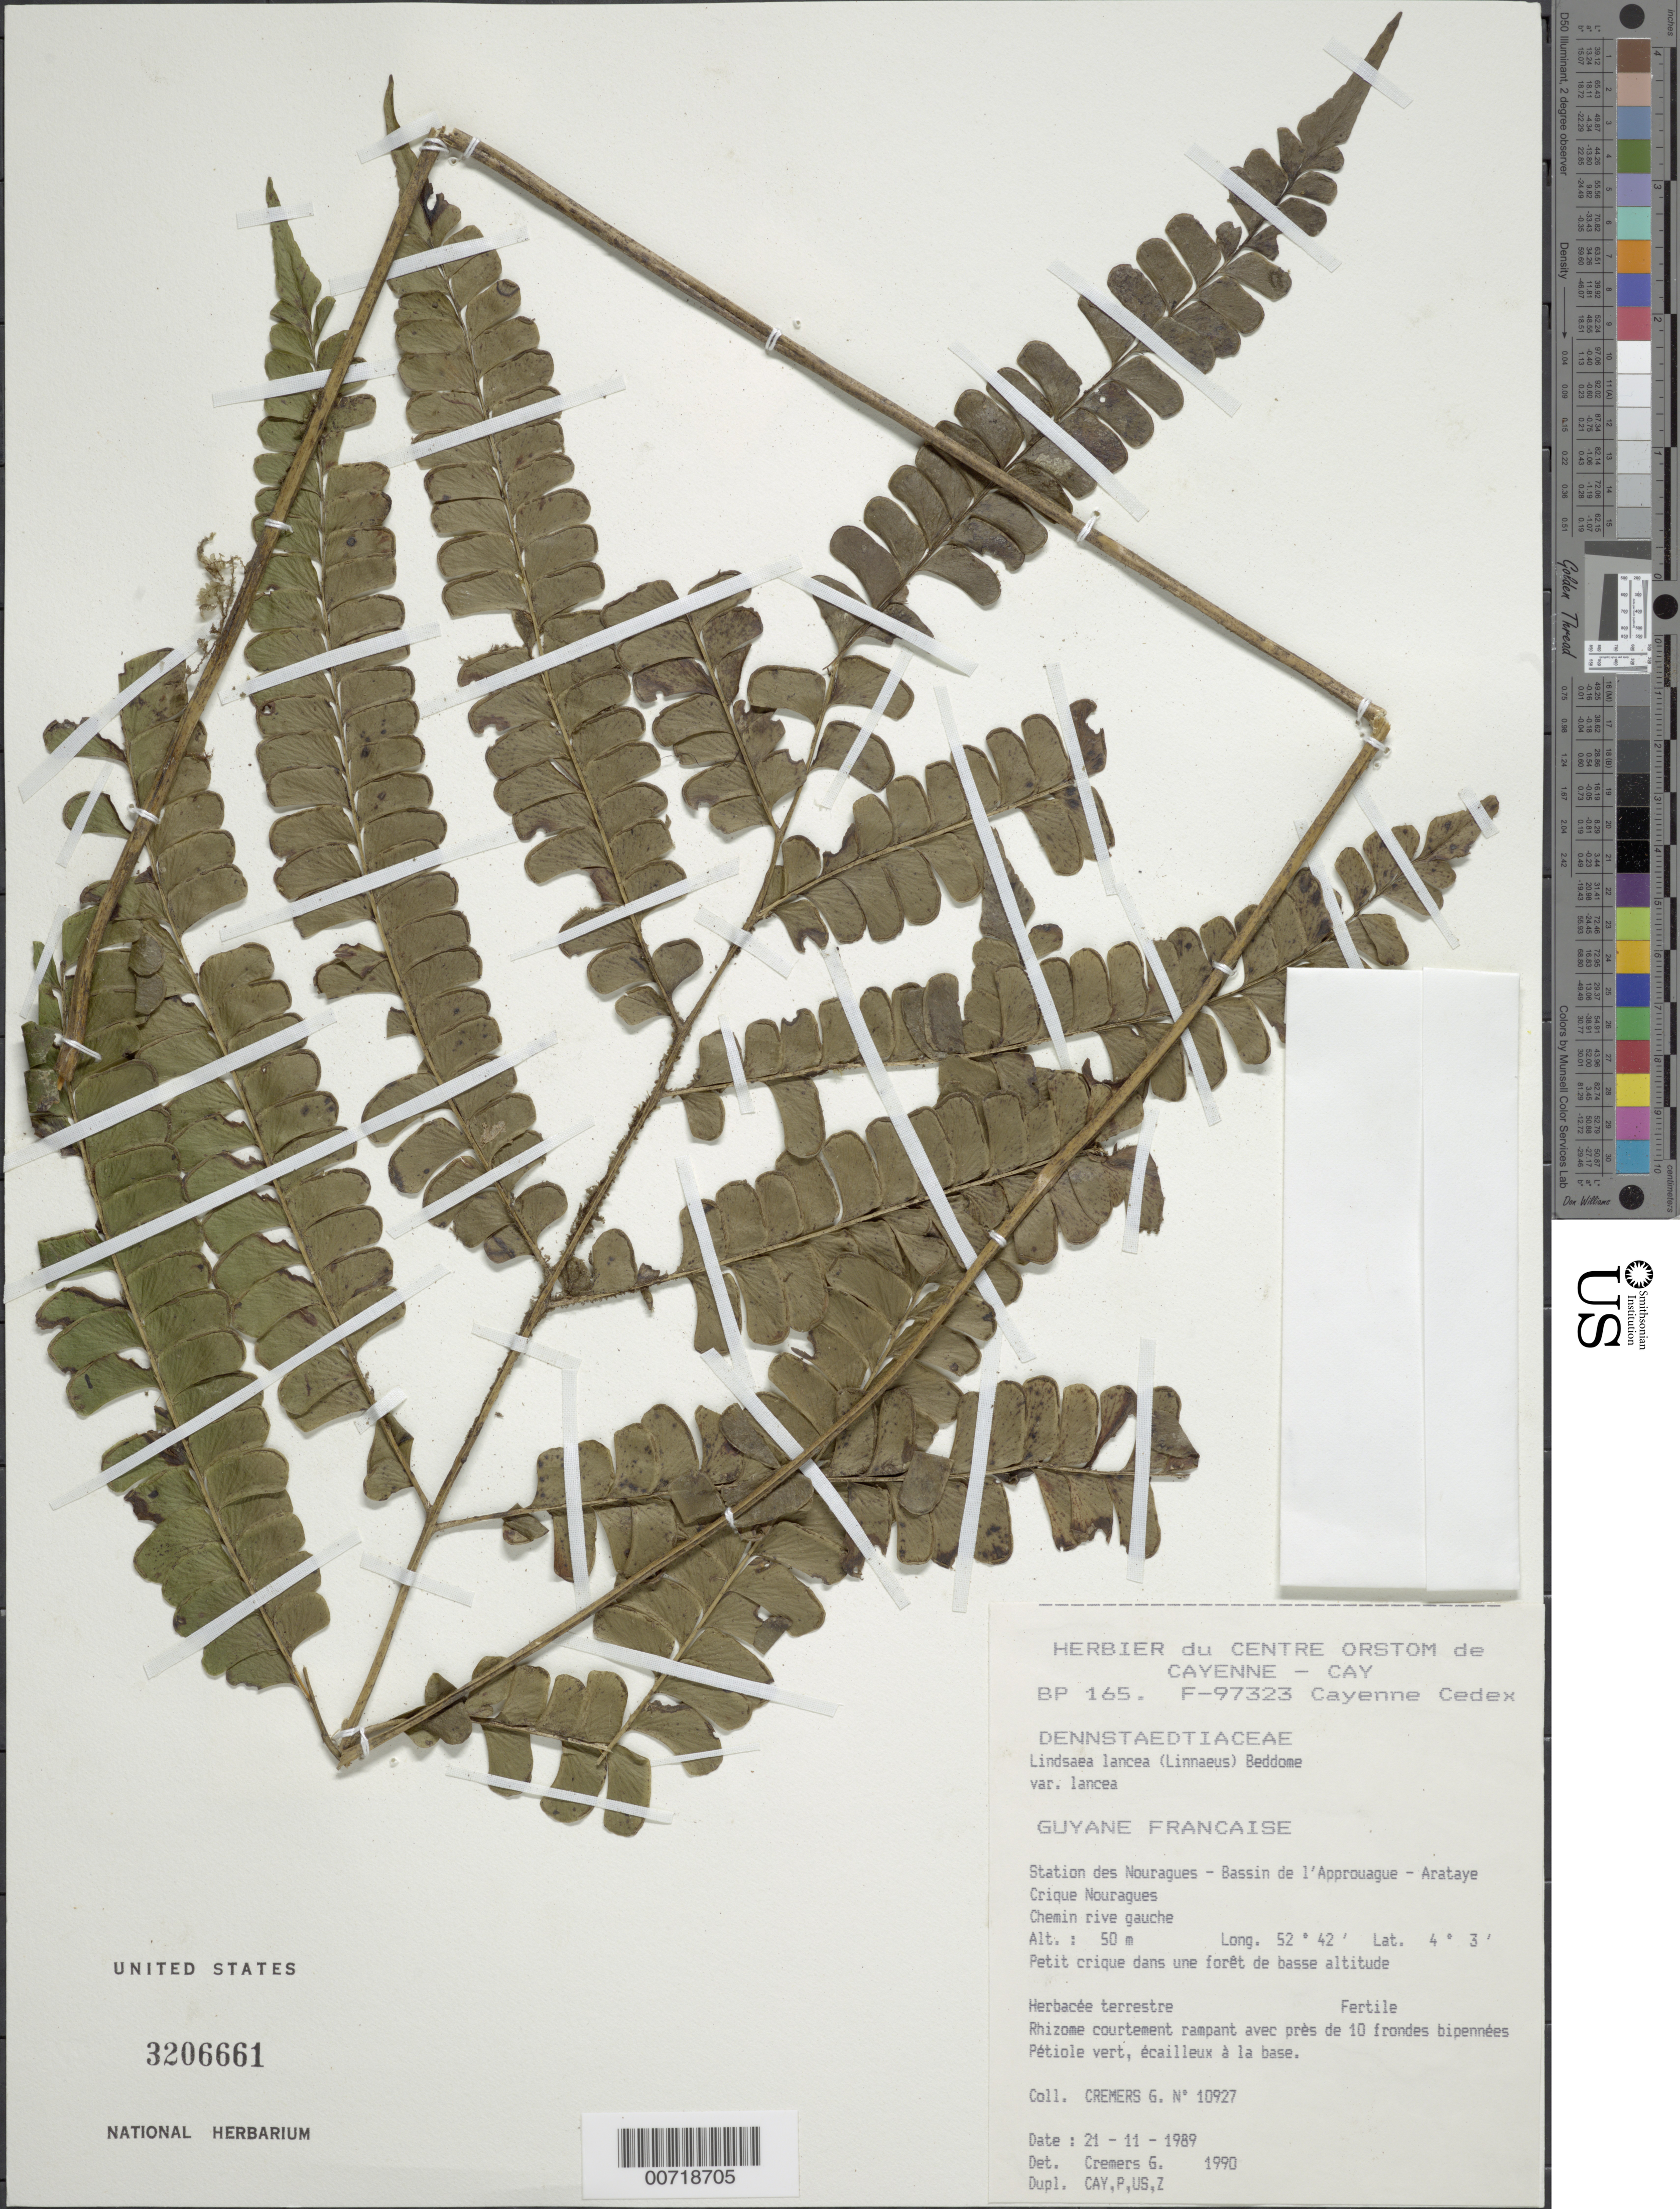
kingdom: Plantae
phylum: Tracheophyta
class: Polypodiopsida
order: Polypodiales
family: Lindsaeaceae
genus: Lindsaea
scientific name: Lindsaea lancea var. lancea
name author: (L.) Bedd.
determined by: Cremers, Georges A.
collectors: G. Cremers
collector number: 10927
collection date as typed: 21-Nov-89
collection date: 1989-11-21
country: French Guiana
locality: Station des Nouragues, Bassin de l'Approuague, Arataye, Crique Nouragues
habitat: Small creek, low altitude forest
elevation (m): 50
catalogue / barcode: US 3206661